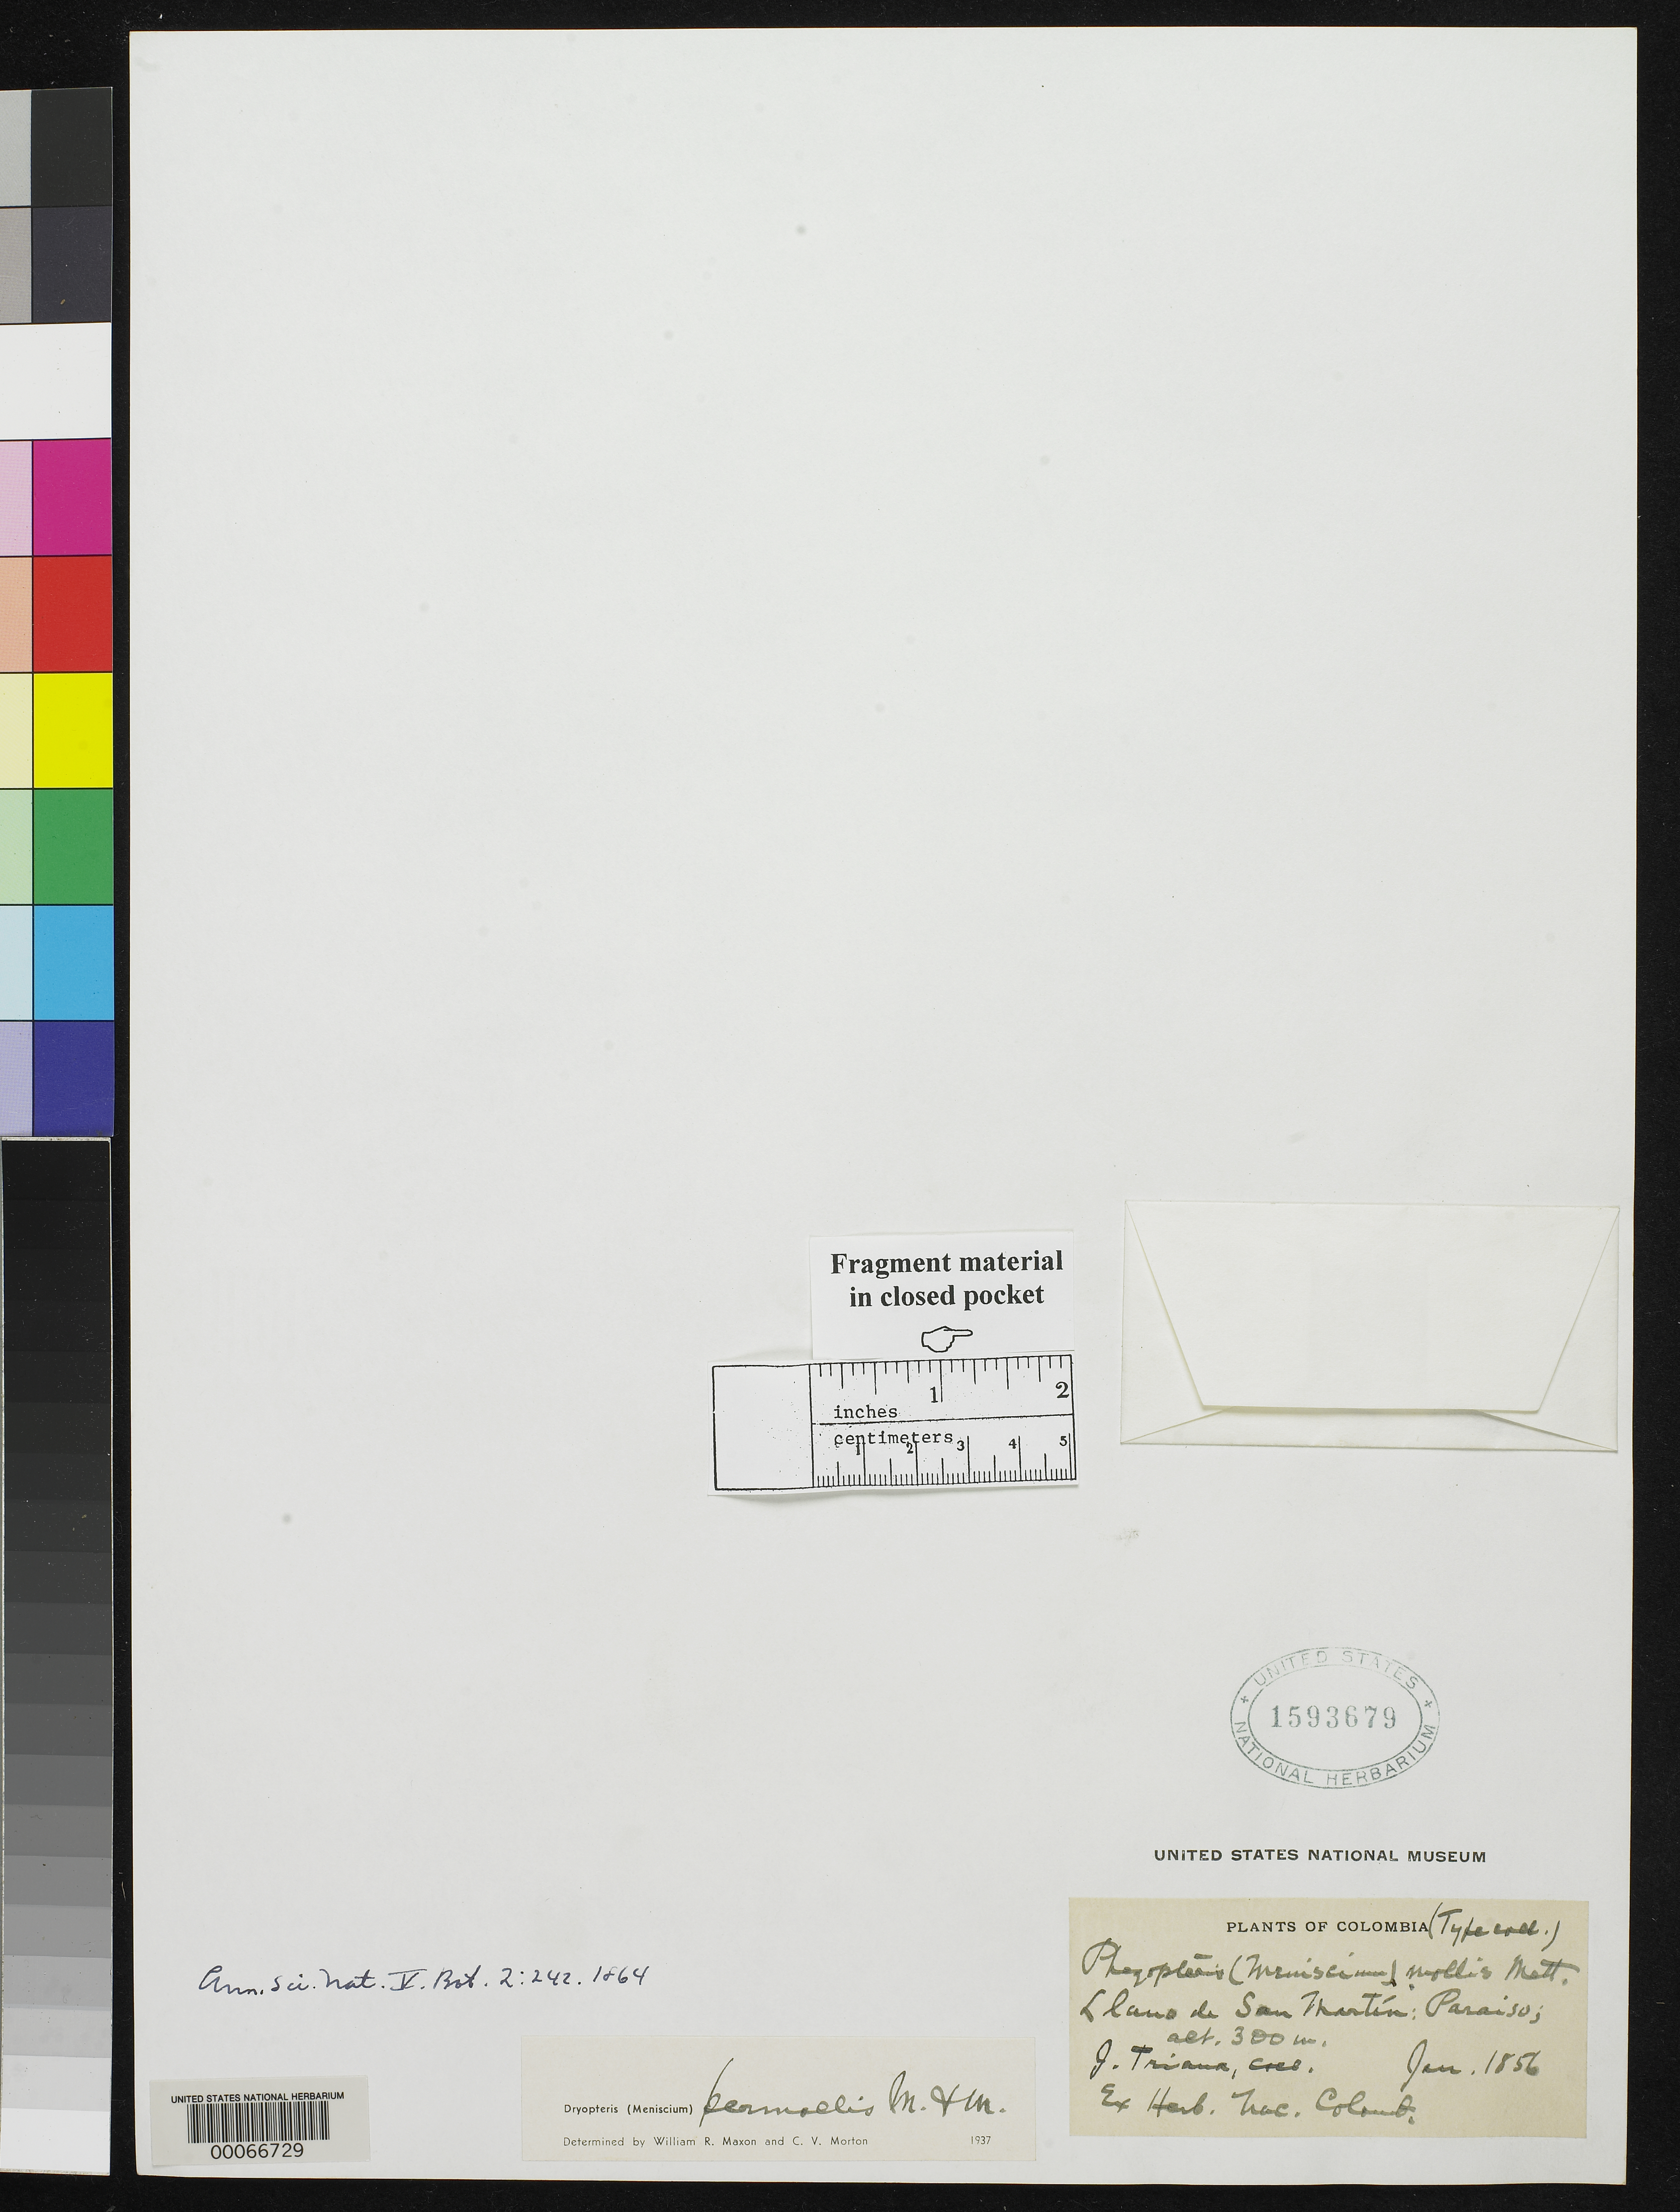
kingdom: Plantae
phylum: Tracheophyta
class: Polypodiopsida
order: Polypodiales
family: Thelypteridaceae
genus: Phegopteris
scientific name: Phegopteris mollis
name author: Mett.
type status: Type Collection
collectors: J. J. Triana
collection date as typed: Jan 1856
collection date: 1856-01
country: Colombia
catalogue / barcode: US 1593679